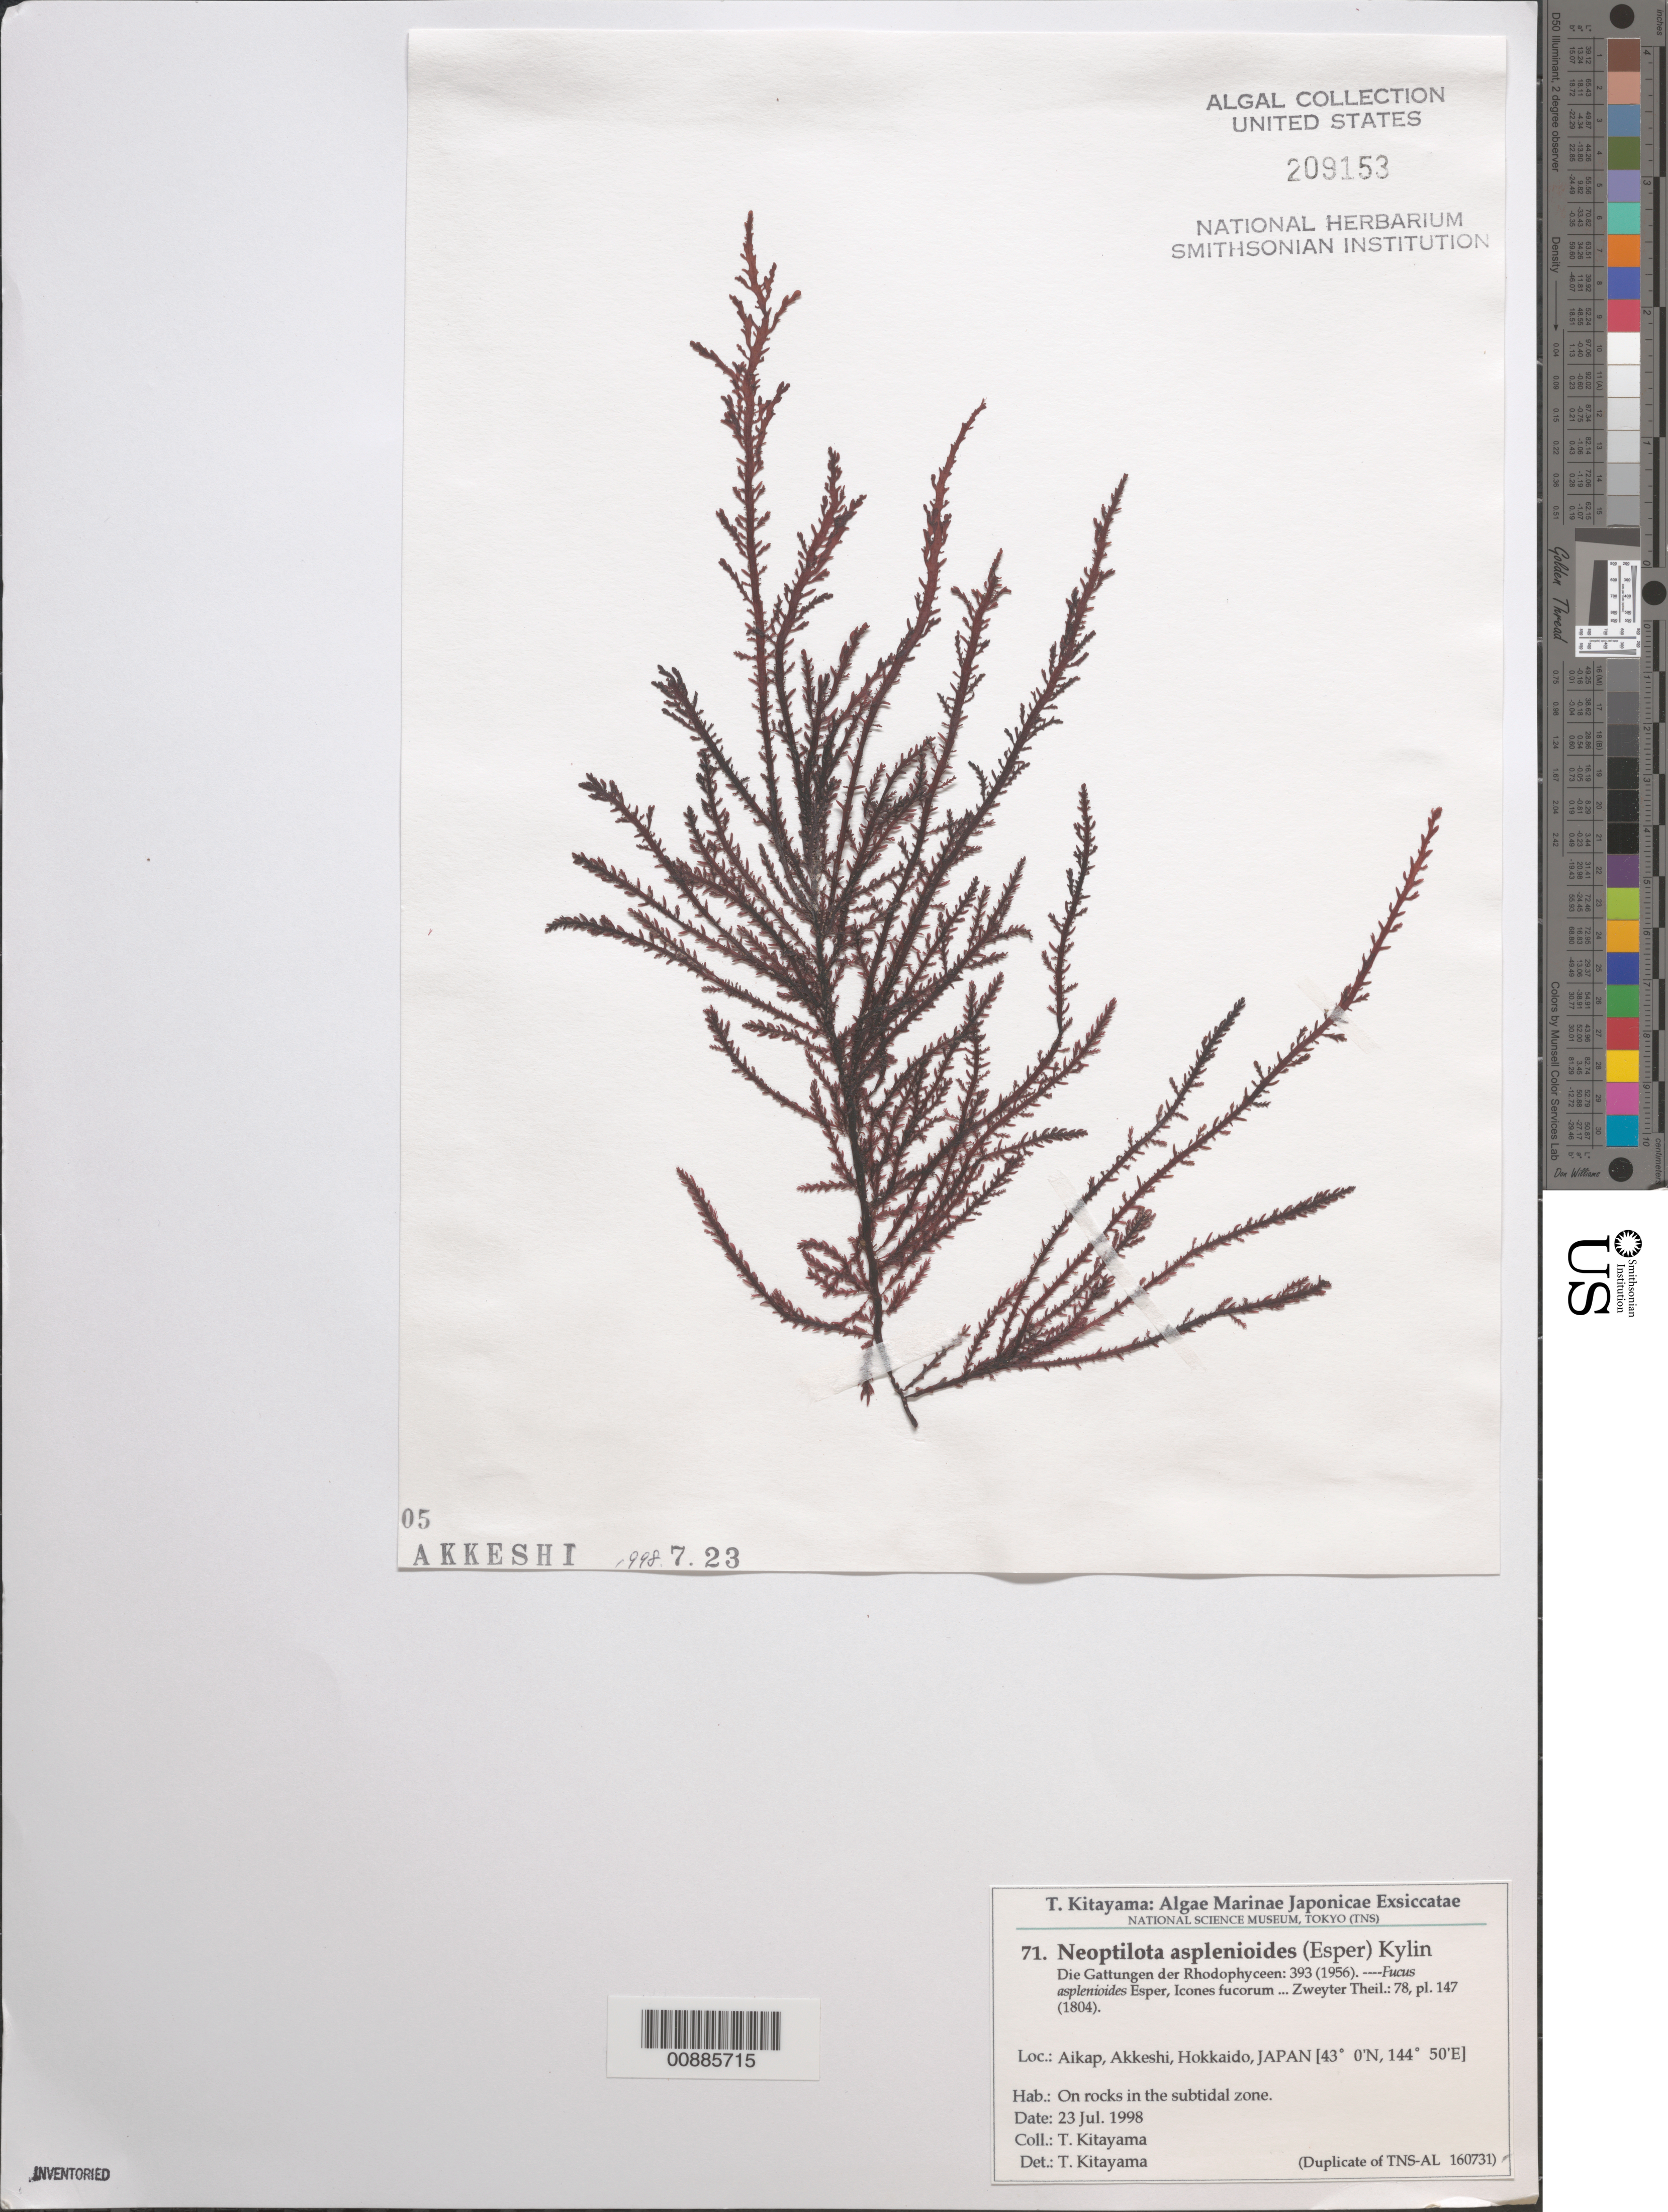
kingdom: Plantae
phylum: Rhodophyta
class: Florideophyceae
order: Ceramiales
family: Wrangeliaceae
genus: Ptilota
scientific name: Ptilota asplenioides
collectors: T. Kitayama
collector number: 71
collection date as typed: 23 Jul 1998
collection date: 1998-07-23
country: Japan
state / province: Hokkaido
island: Hokkaido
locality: Aikap, Akkeshi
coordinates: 43 00' N, 144 50' E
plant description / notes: Kitayama, T., Algae Marinae Japonicae Exsiccatae, Fasc. III (Nos. 51-75)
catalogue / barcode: US 209153